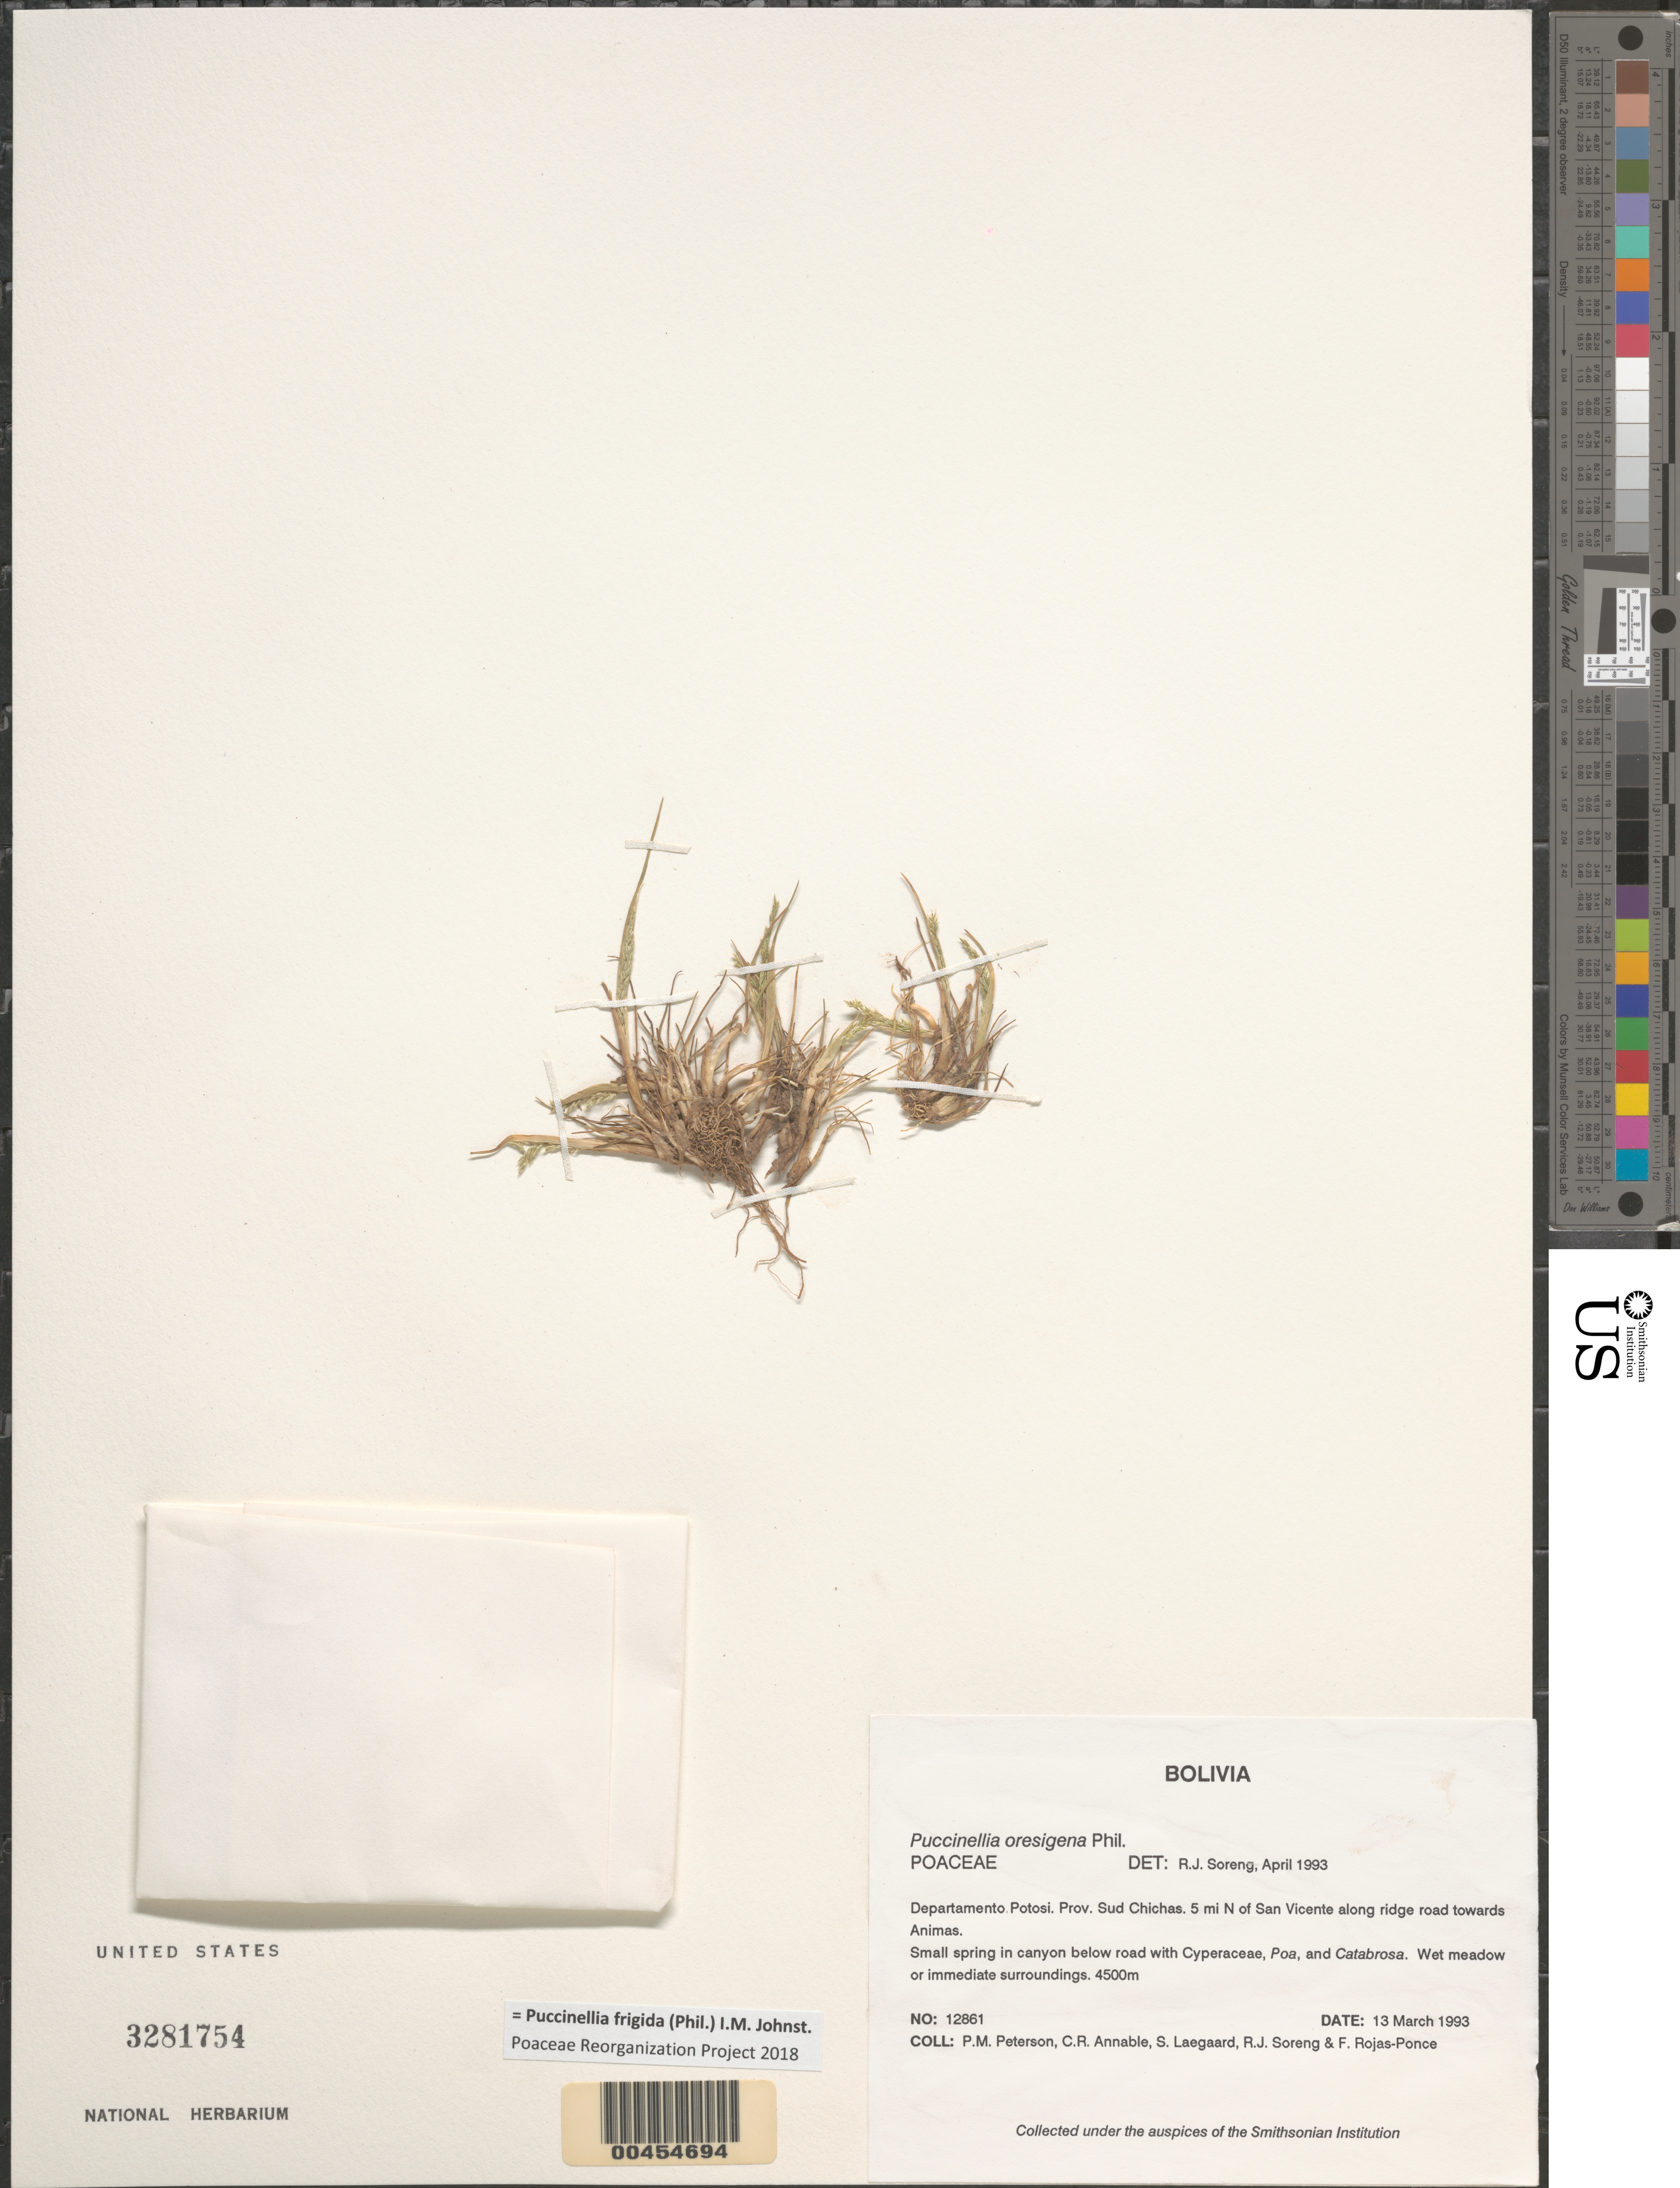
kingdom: Plantae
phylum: Tracheophyta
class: Liliopsida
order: Poales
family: Poaceae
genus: Puccinellia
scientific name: Puccinellia frigida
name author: (Phil.) I.M. Johnst.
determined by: Soreng, Robert J., Research Associate (BOT), Smithsonian Institution - National Museum of Natural History (UNITED STATES)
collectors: P. M. Peterson, C. R. Annable, S. Lægaard, R. J. Soreng & F. Rojas-Ponce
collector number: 12861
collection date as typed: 13 Mar 1993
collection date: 1993-03-13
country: Bolivia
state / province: Potosí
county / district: Sud Chichas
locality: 5 mi N of San Vicente along ridge road towards Animas.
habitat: Small spring in canyon below road with Cyperaceae, Poa, and Catabrosa. Wet meadow or immediate surroundings.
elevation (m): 4500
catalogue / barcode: US 3281754